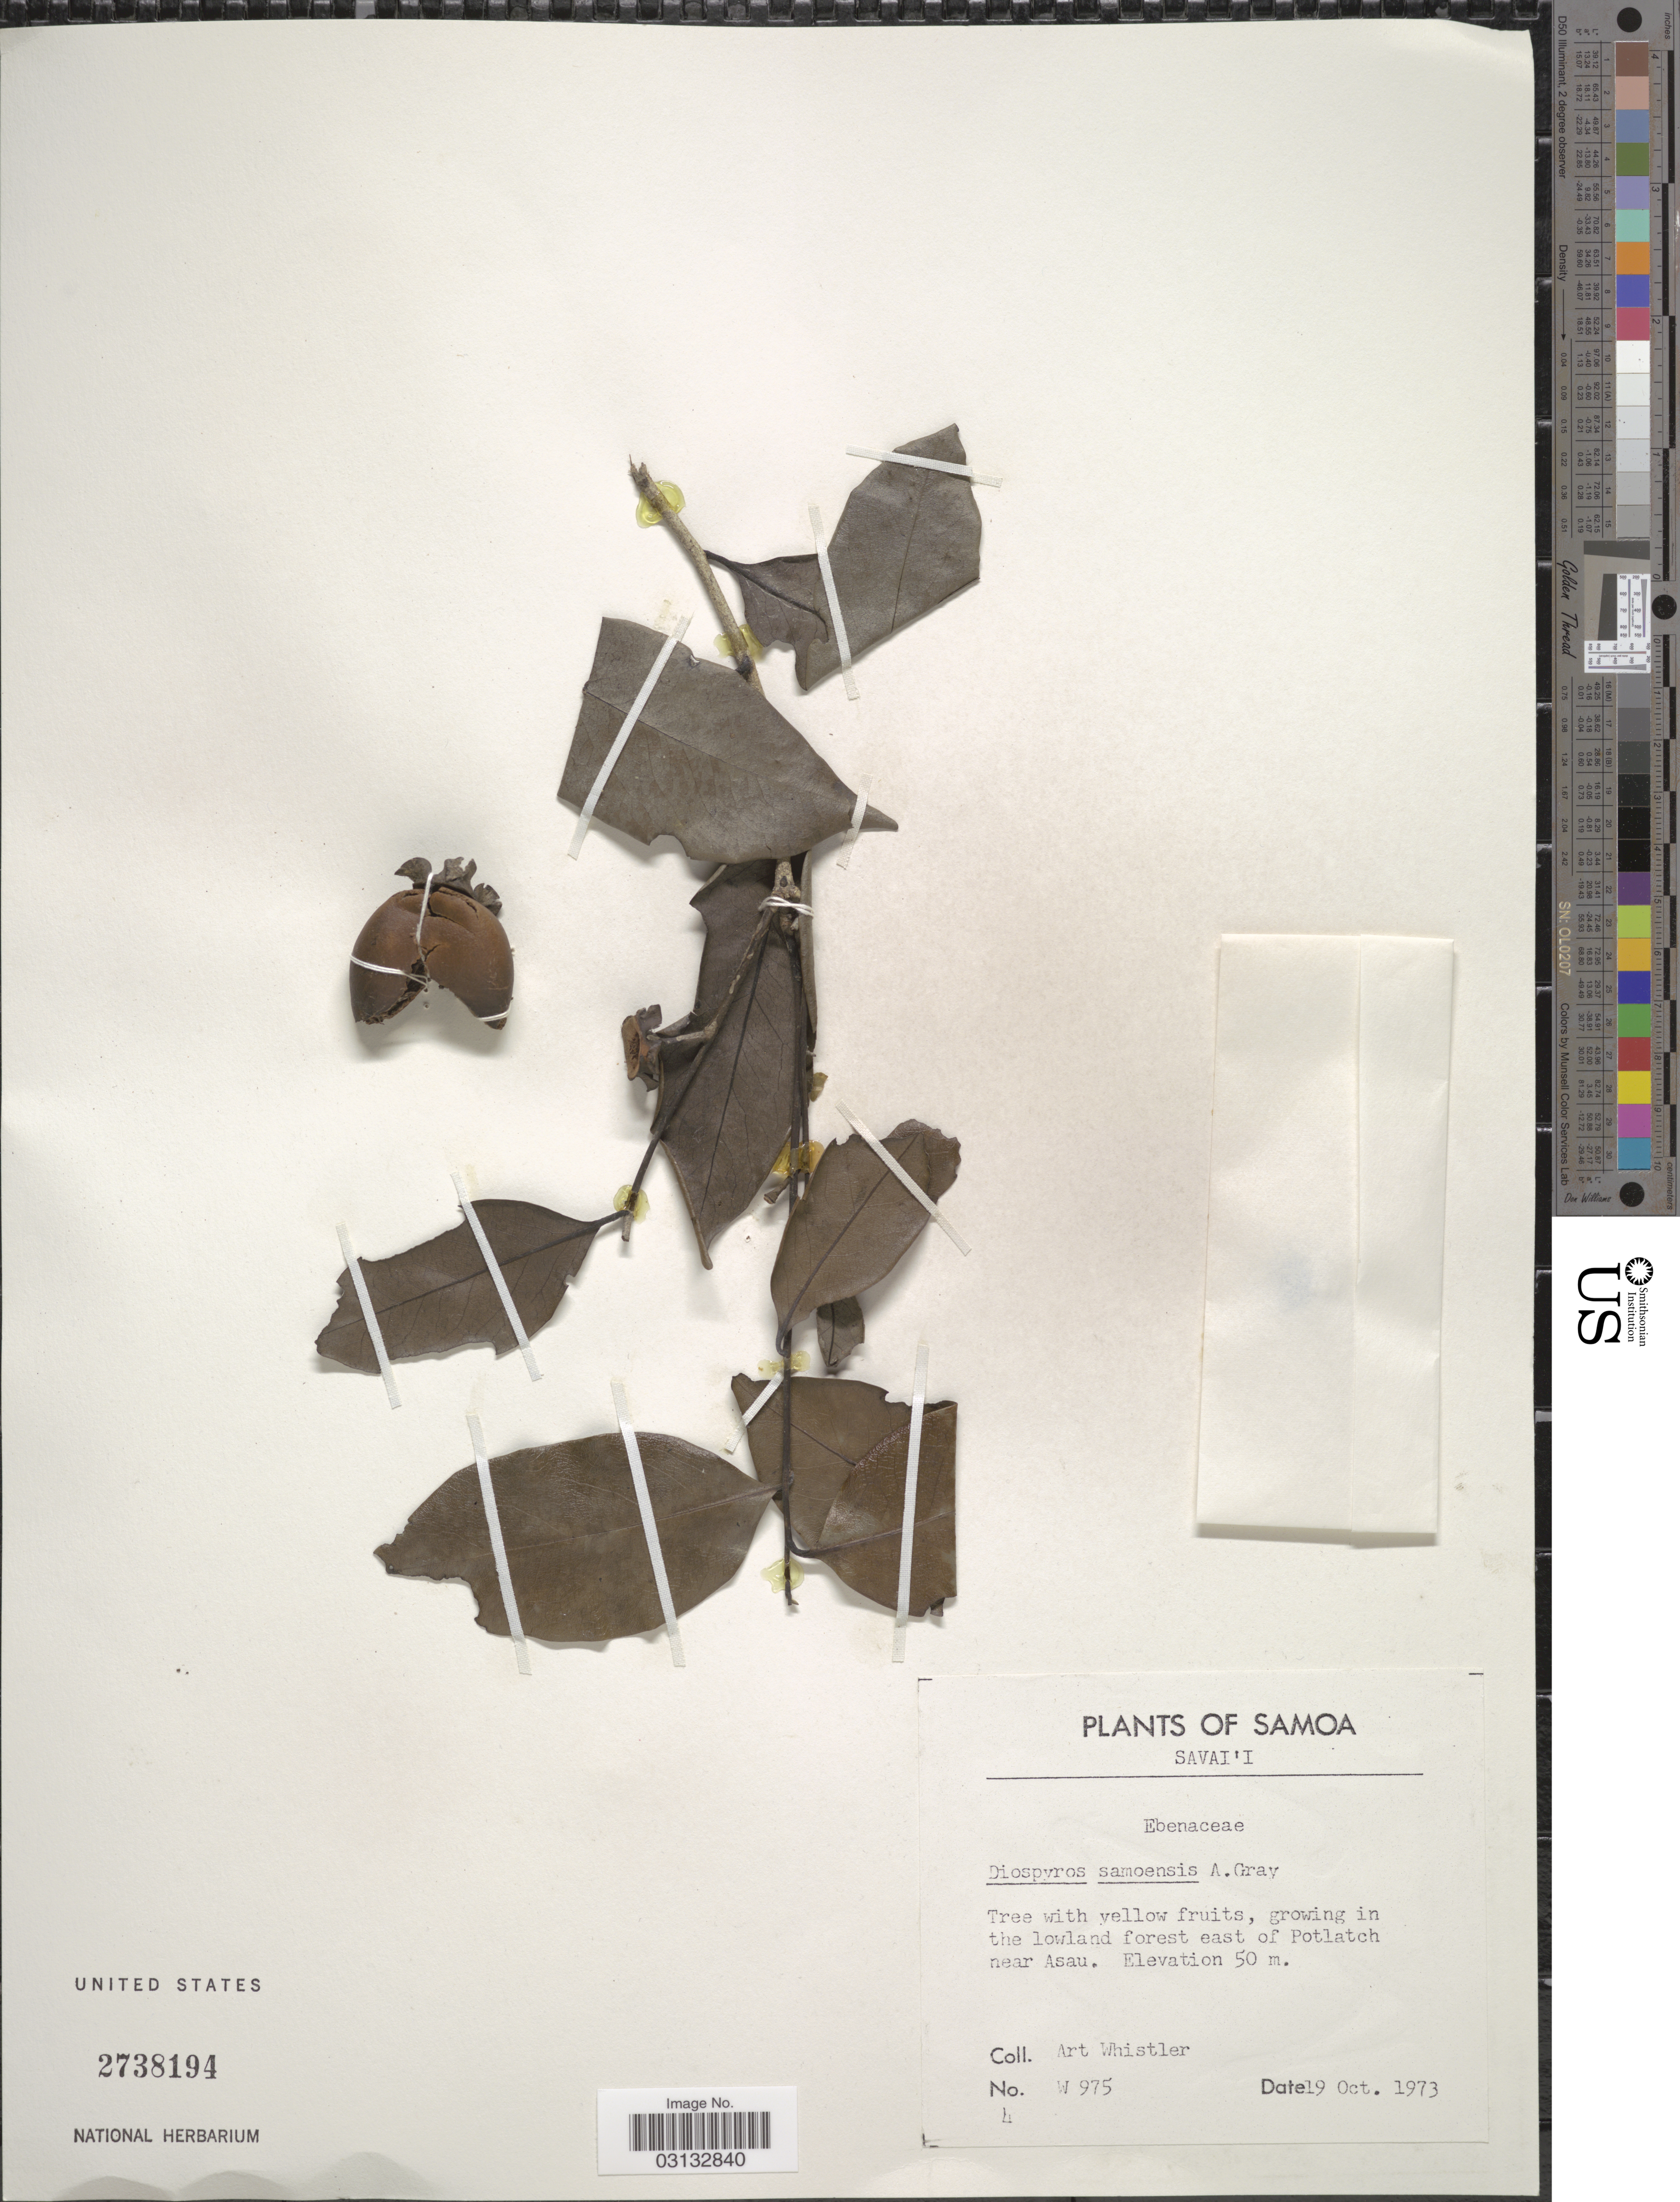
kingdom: Plantae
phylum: Tracheophyta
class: Magnoliopsida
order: Ericales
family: Ebenaceae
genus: Diospyros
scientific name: Diospyros samoensis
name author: A. Gray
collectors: A. Whistler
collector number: W975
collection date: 1973-10-19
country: Samoa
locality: Savai'i, growing in the lowland forest east of Potlatch near Asau.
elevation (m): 50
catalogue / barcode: US 2738194